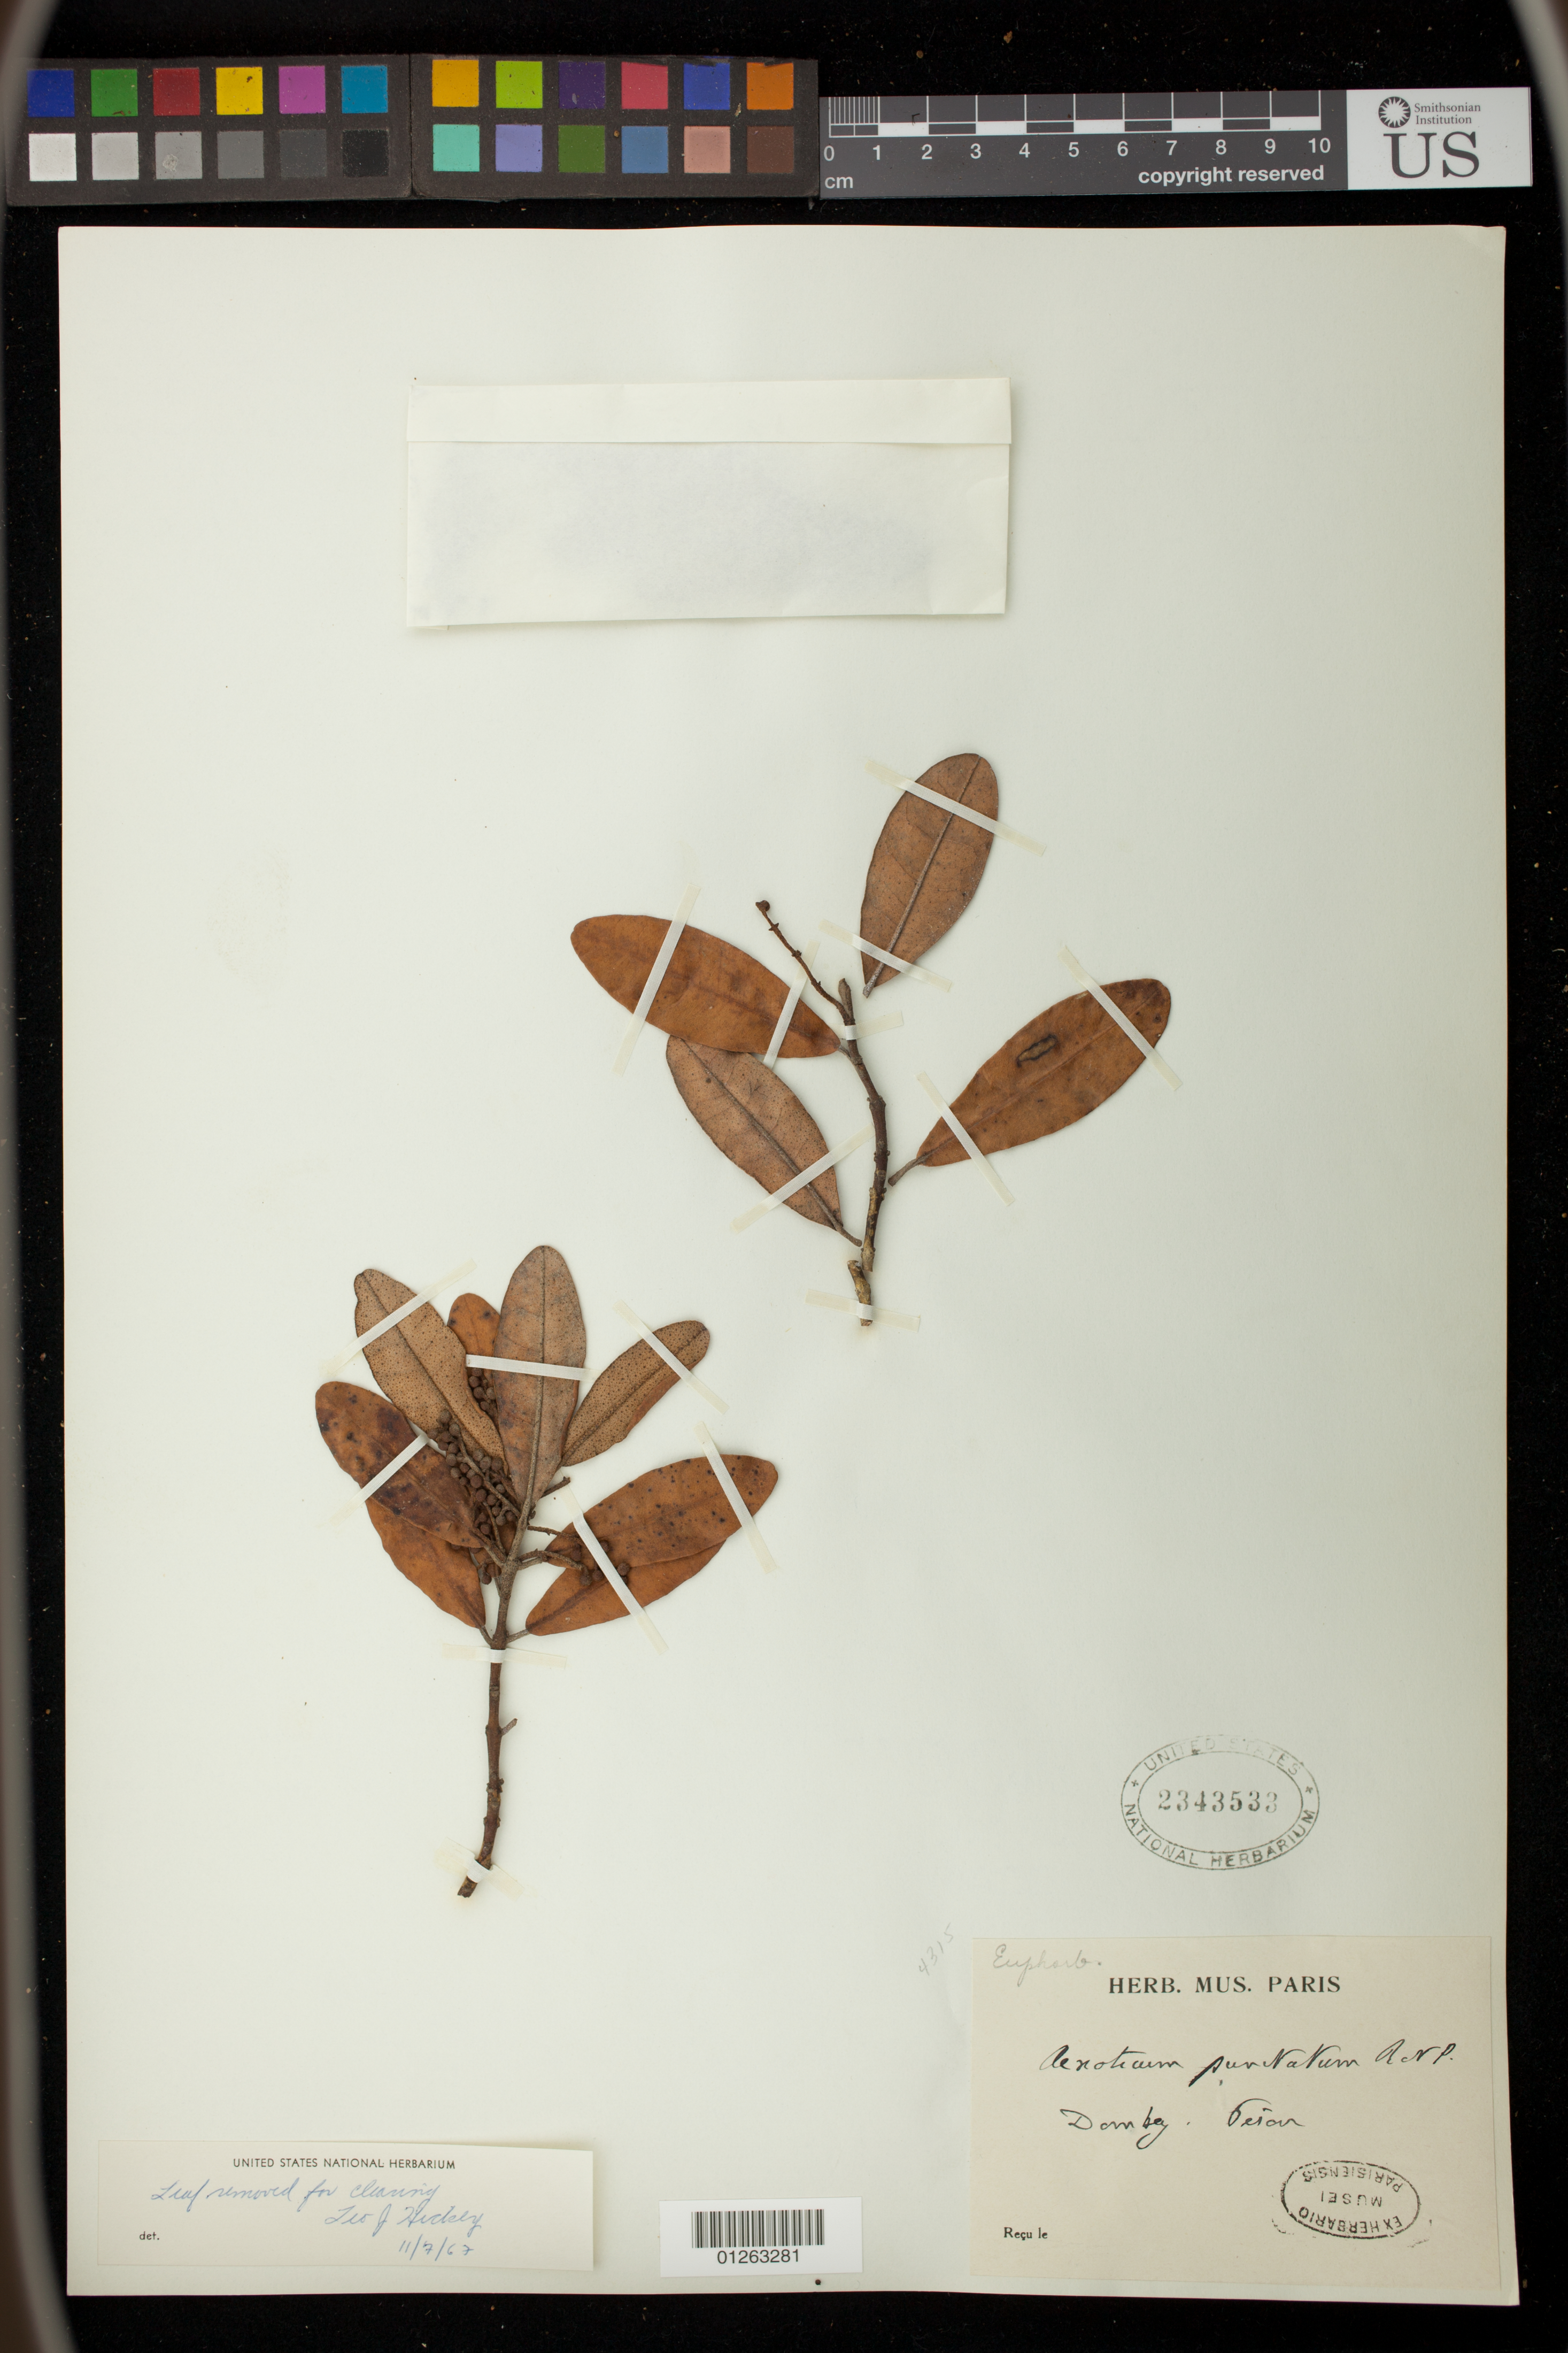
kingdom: Plantae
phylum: Tracheophyta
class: Magnoliopsida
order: Berberidopsidales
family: Aextoxicaceae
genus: Aextoxicon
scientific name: Aextoxicon punctatum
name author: Ruiz & Pav.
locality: Dombey [illegible]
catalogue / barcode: US 2343533